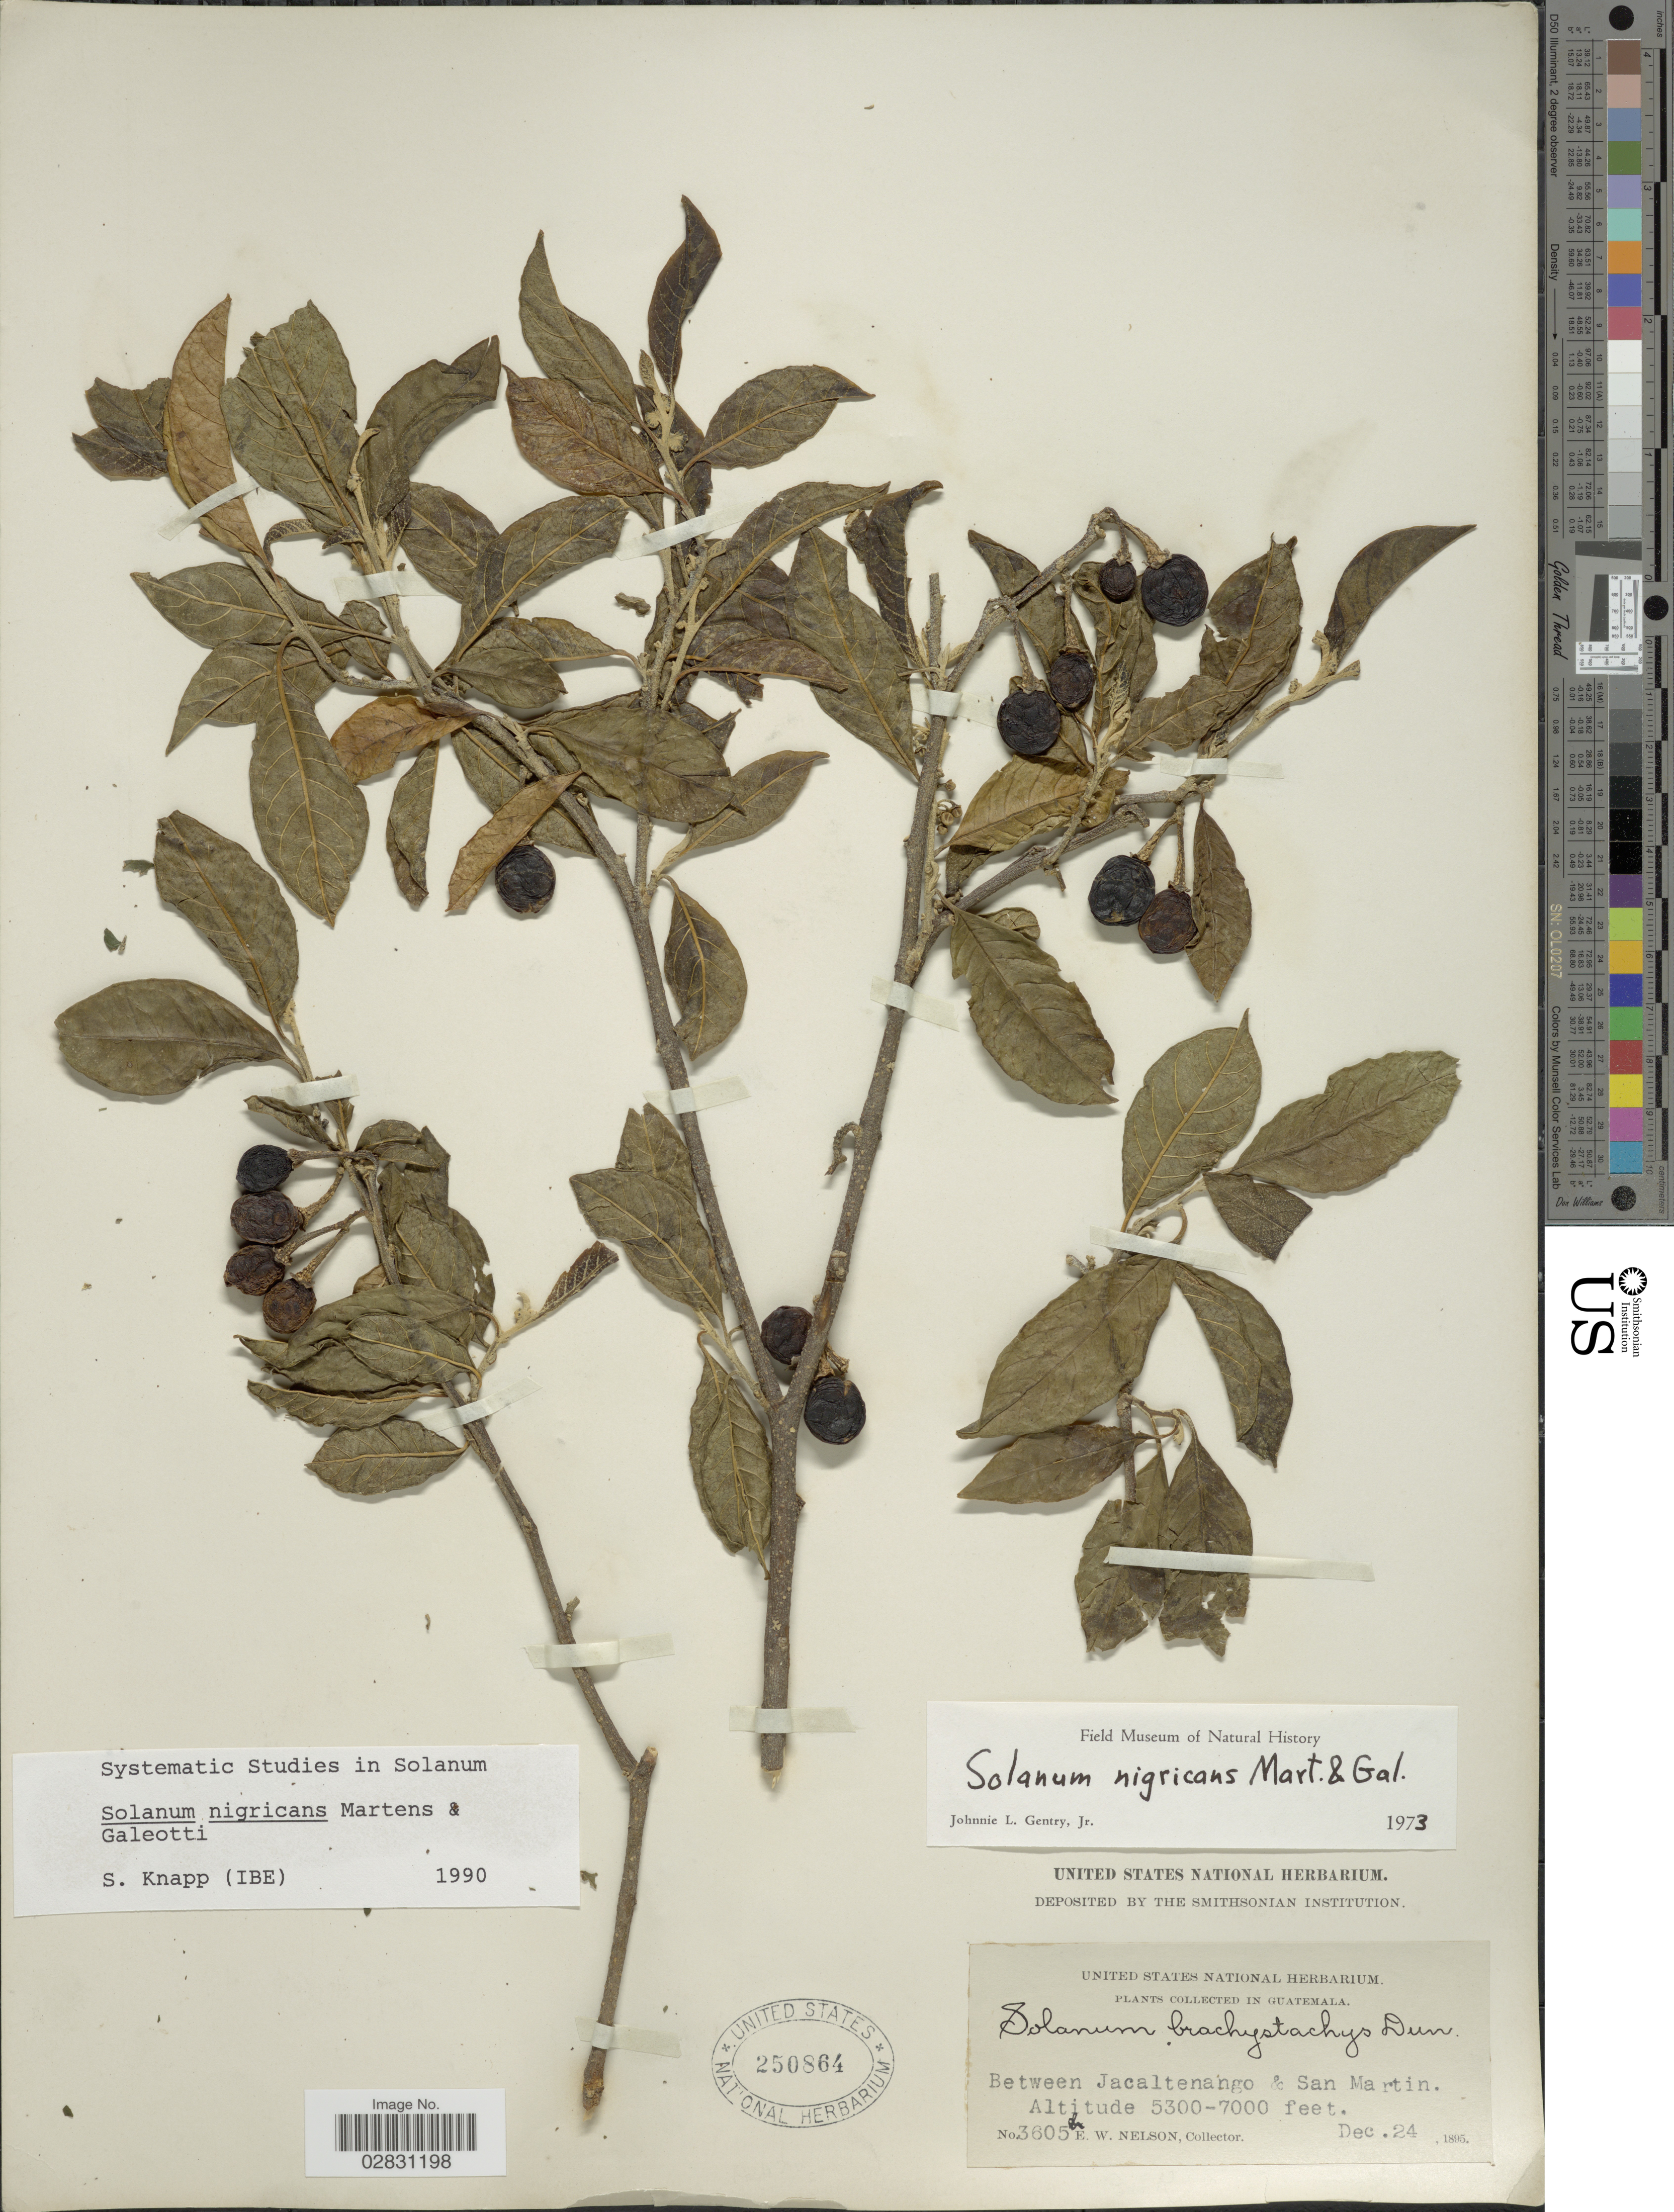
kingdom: Plantae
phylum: Tracheophyta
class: Magnoliopsida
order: Solanales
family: Solanaceae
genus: Solanum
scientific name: Solanum nigricans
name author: M. Martens & Galeotti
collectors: E. W. Nelson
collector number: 3605b*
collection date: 1895-12-24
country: Guatemala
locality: Between Jacaltenango & San Martin.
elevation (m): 1615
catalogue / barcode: US 250864